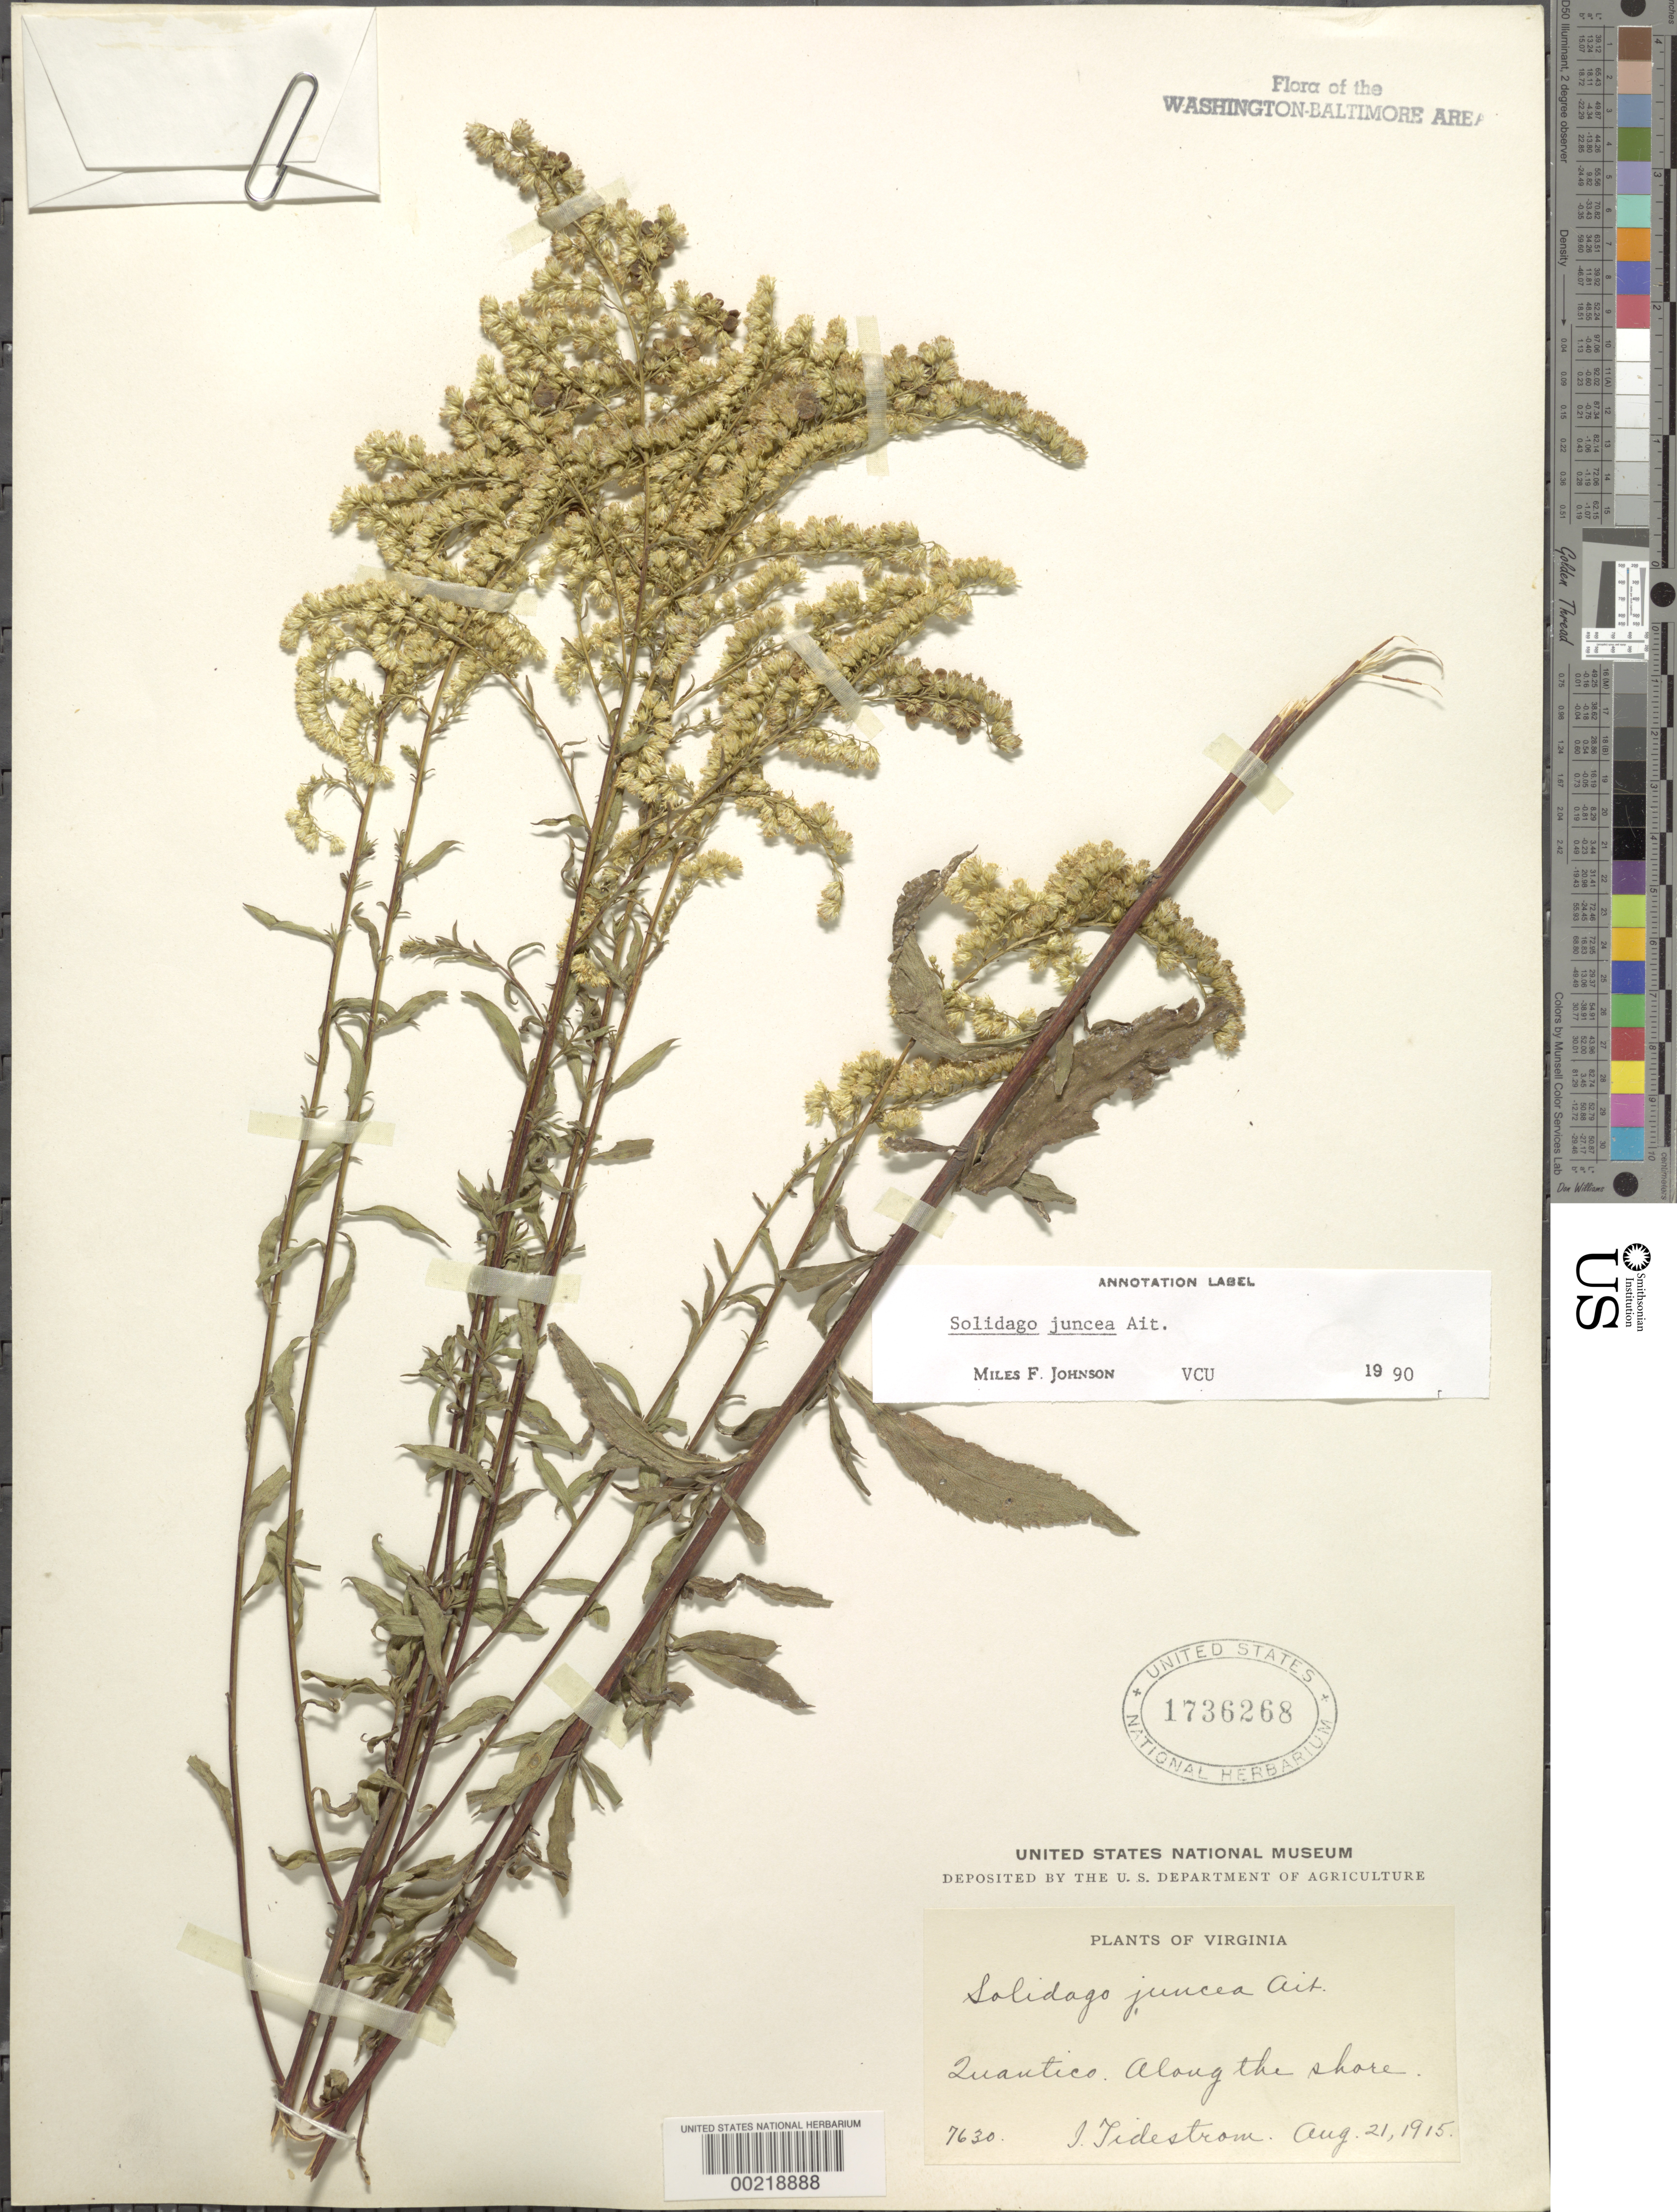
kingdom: Plantae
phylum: Tracheophyta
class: Magnoliopsida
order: Asterales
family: Asteraceae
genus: Solidago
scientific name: Solidago juncea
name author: Aiton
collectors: I. F. Tidestrom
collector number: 7630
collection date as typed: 21 Aug 1915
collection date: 1915-08-21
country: United States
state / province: Virginia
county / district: Prince William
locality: Quantico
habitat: Shore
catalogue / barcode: US 1736268